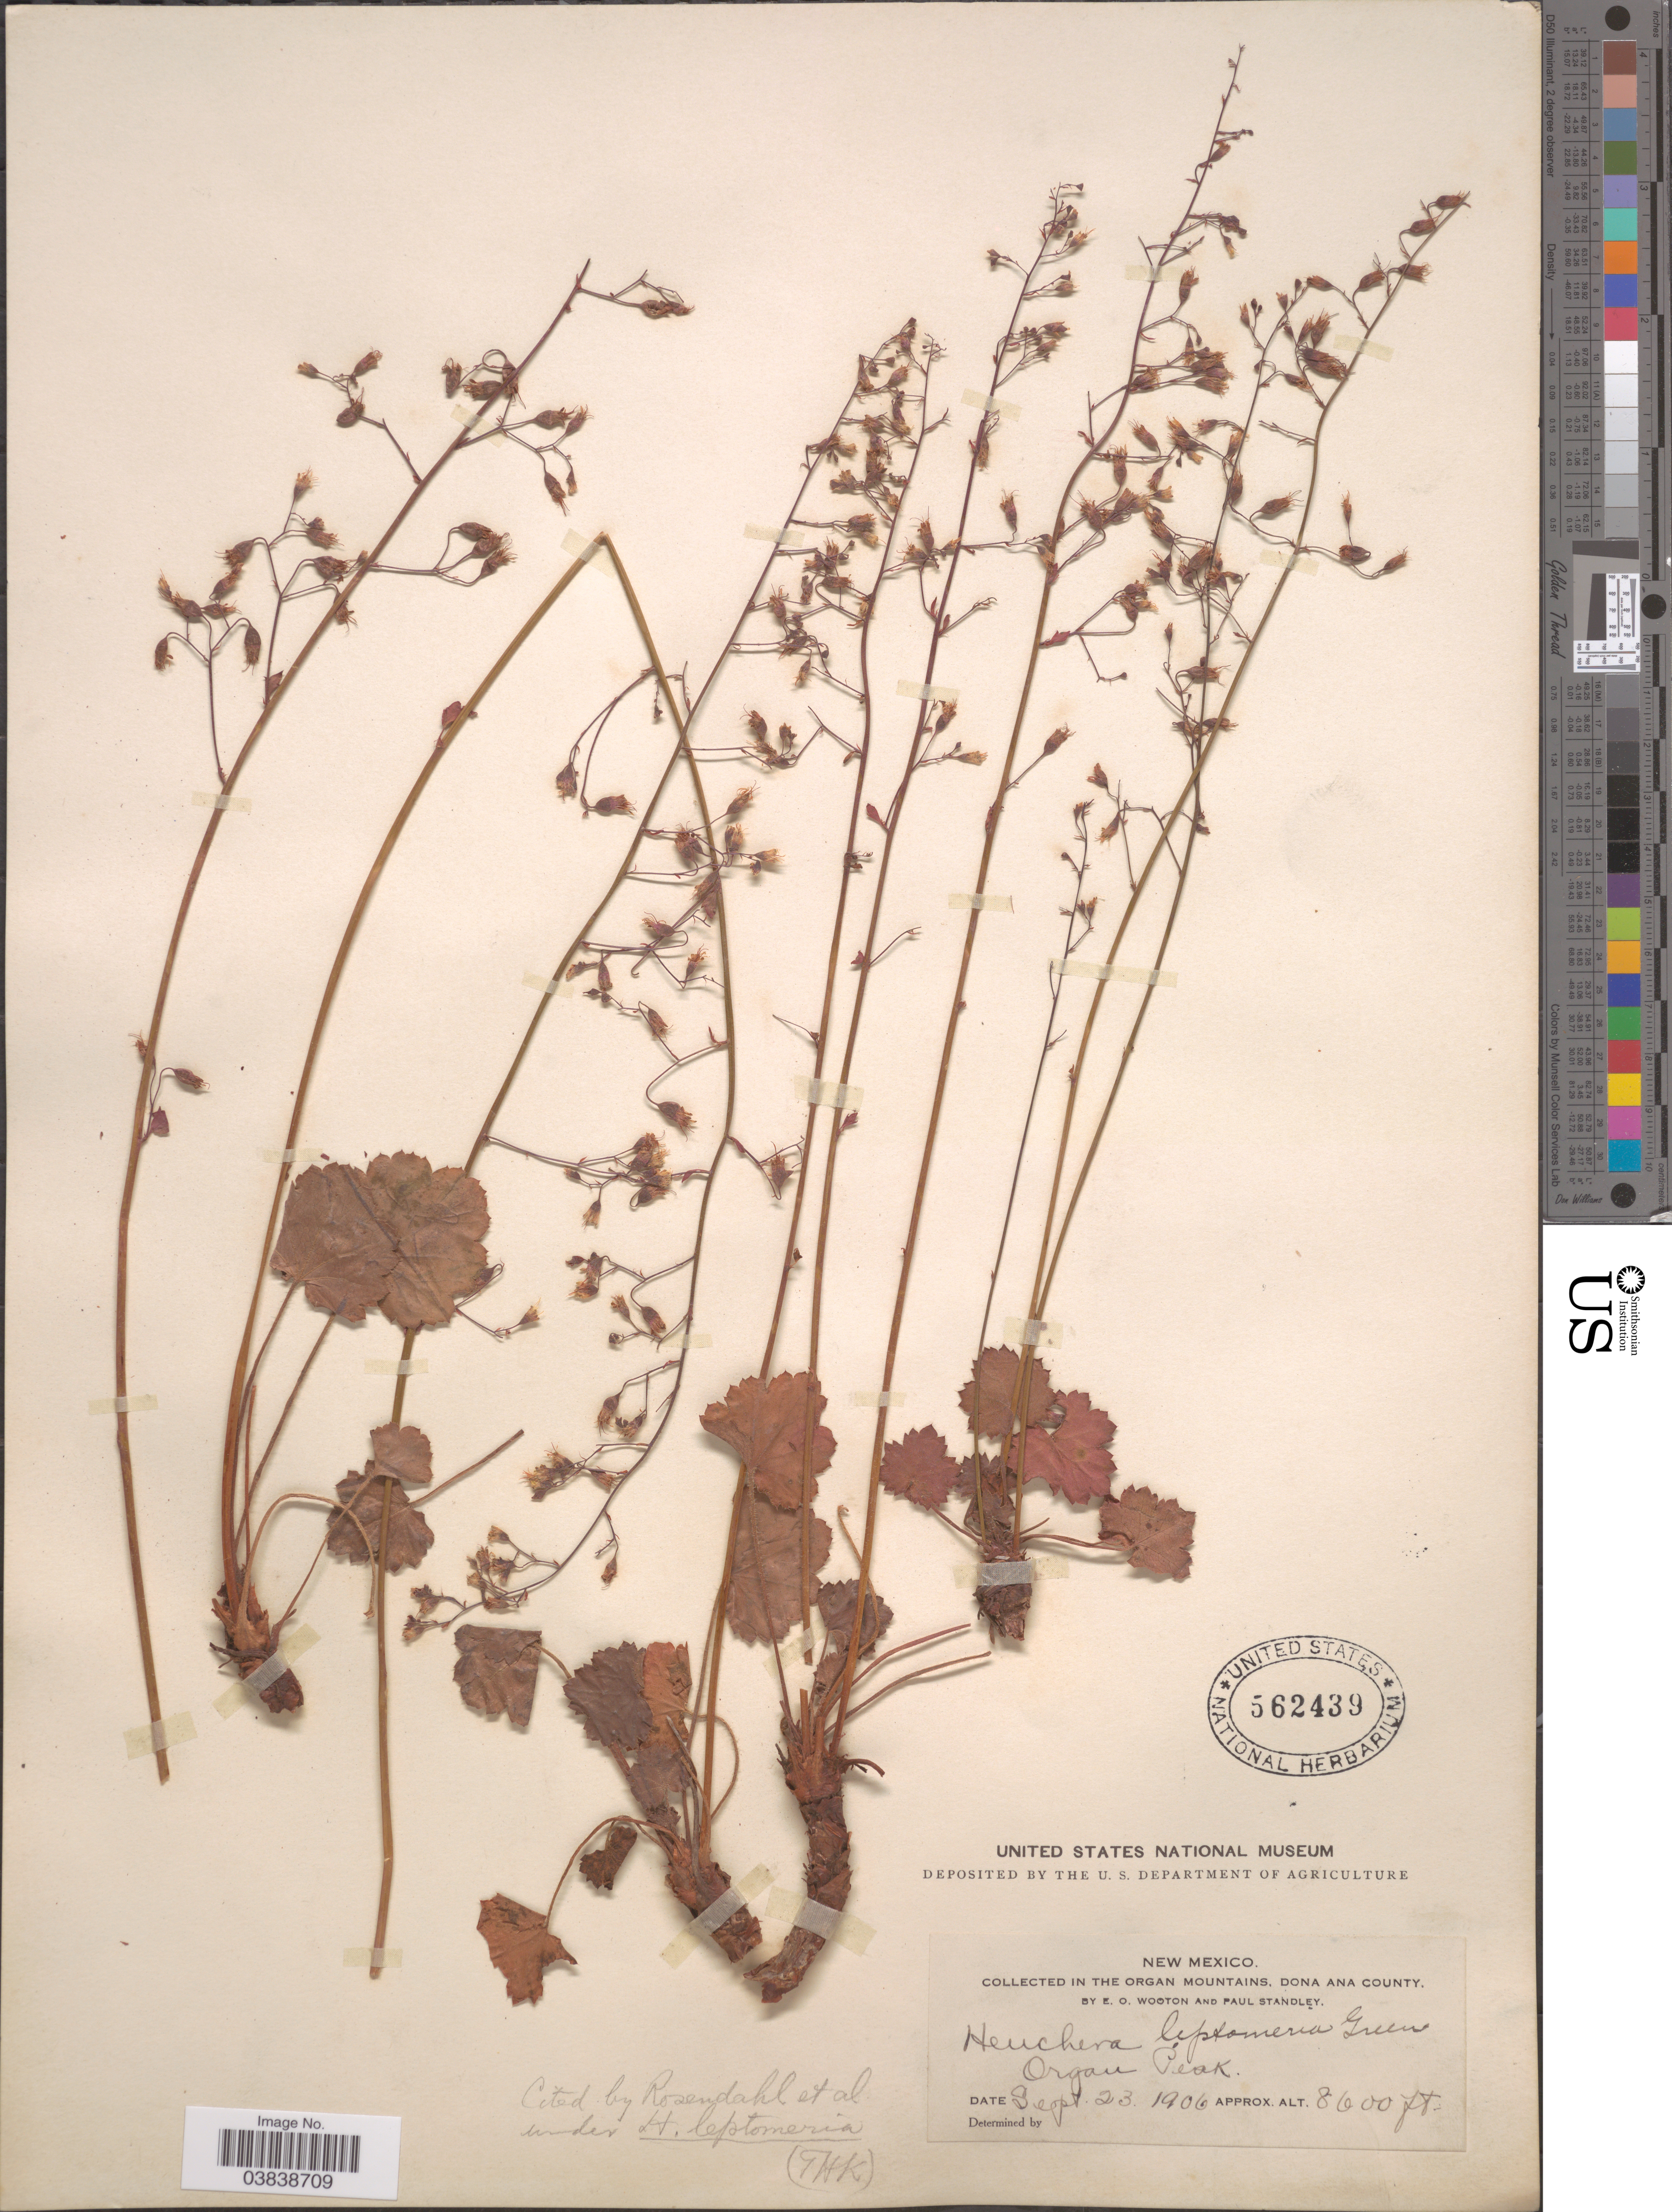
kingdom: Plantae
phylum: Tracheophyta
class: Magnoliopsida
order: Saxifragales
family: Saxifragaceae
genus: Heuchera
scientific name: Heuchera leptomeria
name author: Greene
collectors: E. O. Wooton & P. C. Standley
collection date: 1906-09-23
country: United States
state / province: New Mexico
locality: In the Organ Mountains, Dona Ana County. Organ Peak.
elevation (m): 2621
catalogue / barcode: US 562439